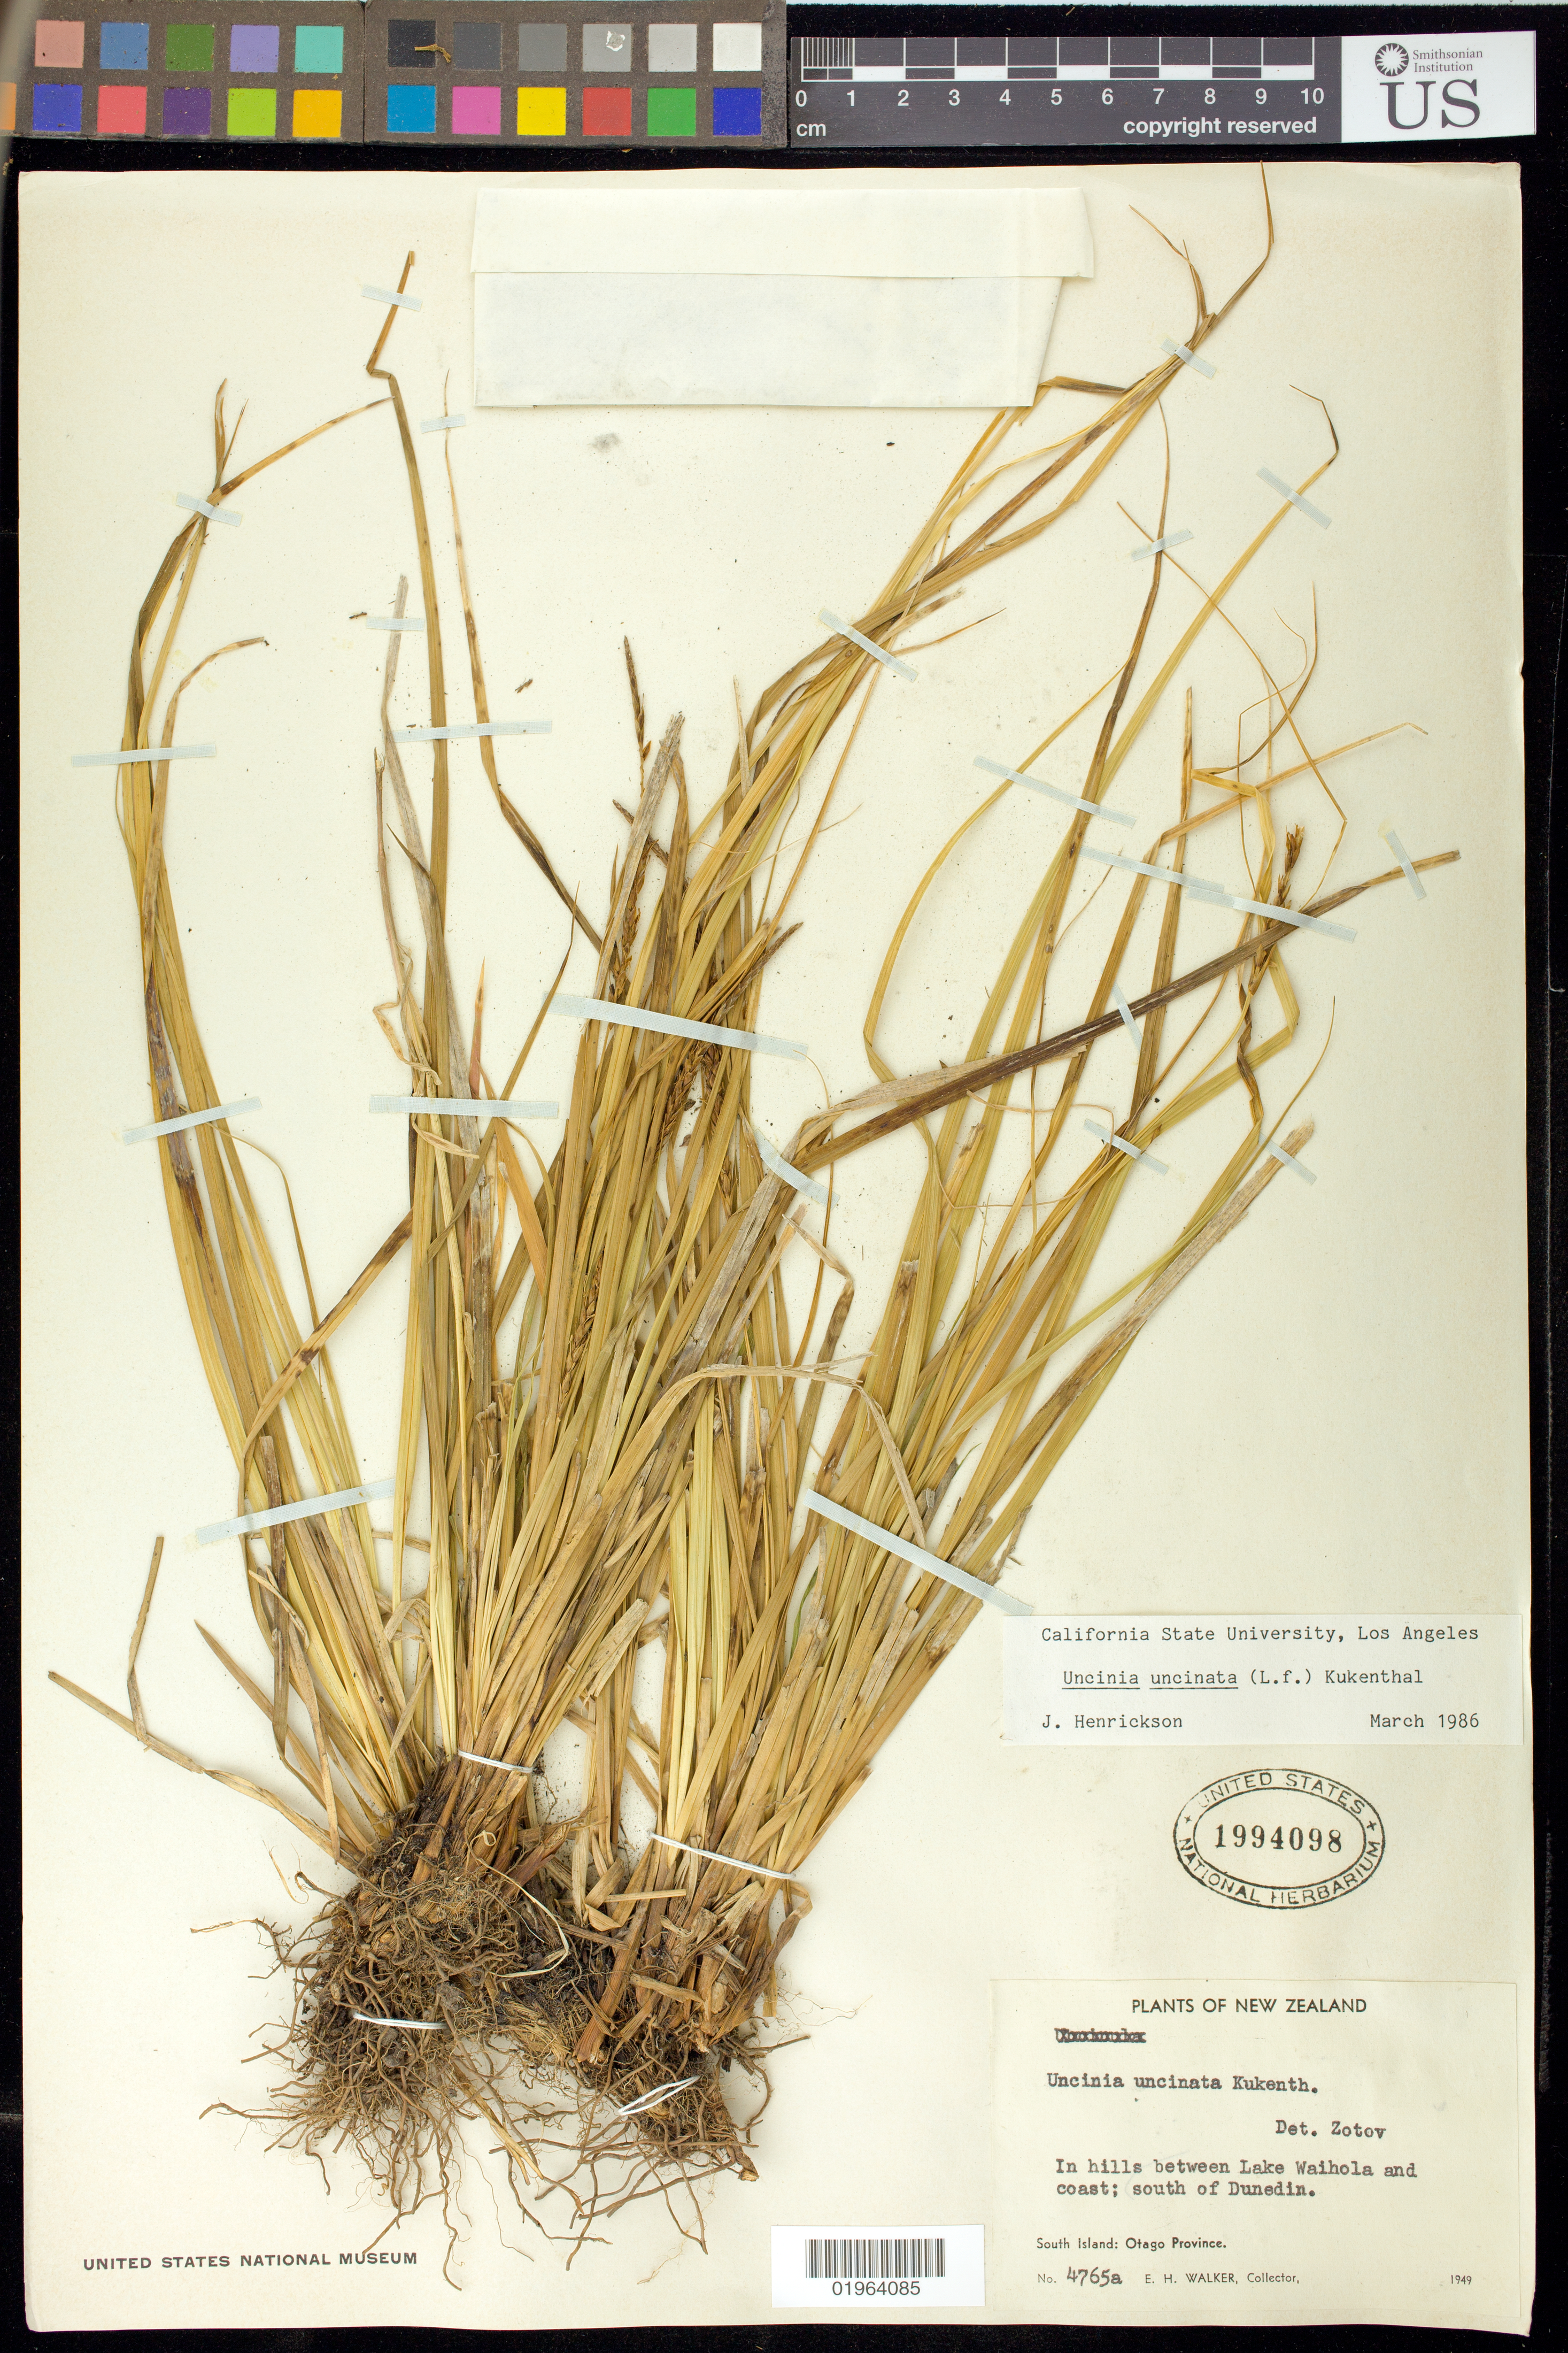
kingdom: Plantae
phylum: Tracheophyta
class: Liliopsida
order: Poales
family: Cyperaceae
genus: Carex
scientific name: Carex uncinata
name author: L. f.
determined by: Strong, Mark T., (BOT), Smithsonian Institution - National Museum of Natural History (UNITED STATES)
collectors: E. H. Walker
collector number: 4765 a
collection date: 1949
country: New Zealand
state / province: Otago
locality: Between Lake Waihola and coast, south of Dunedin, South Island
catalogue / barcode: US 1994098